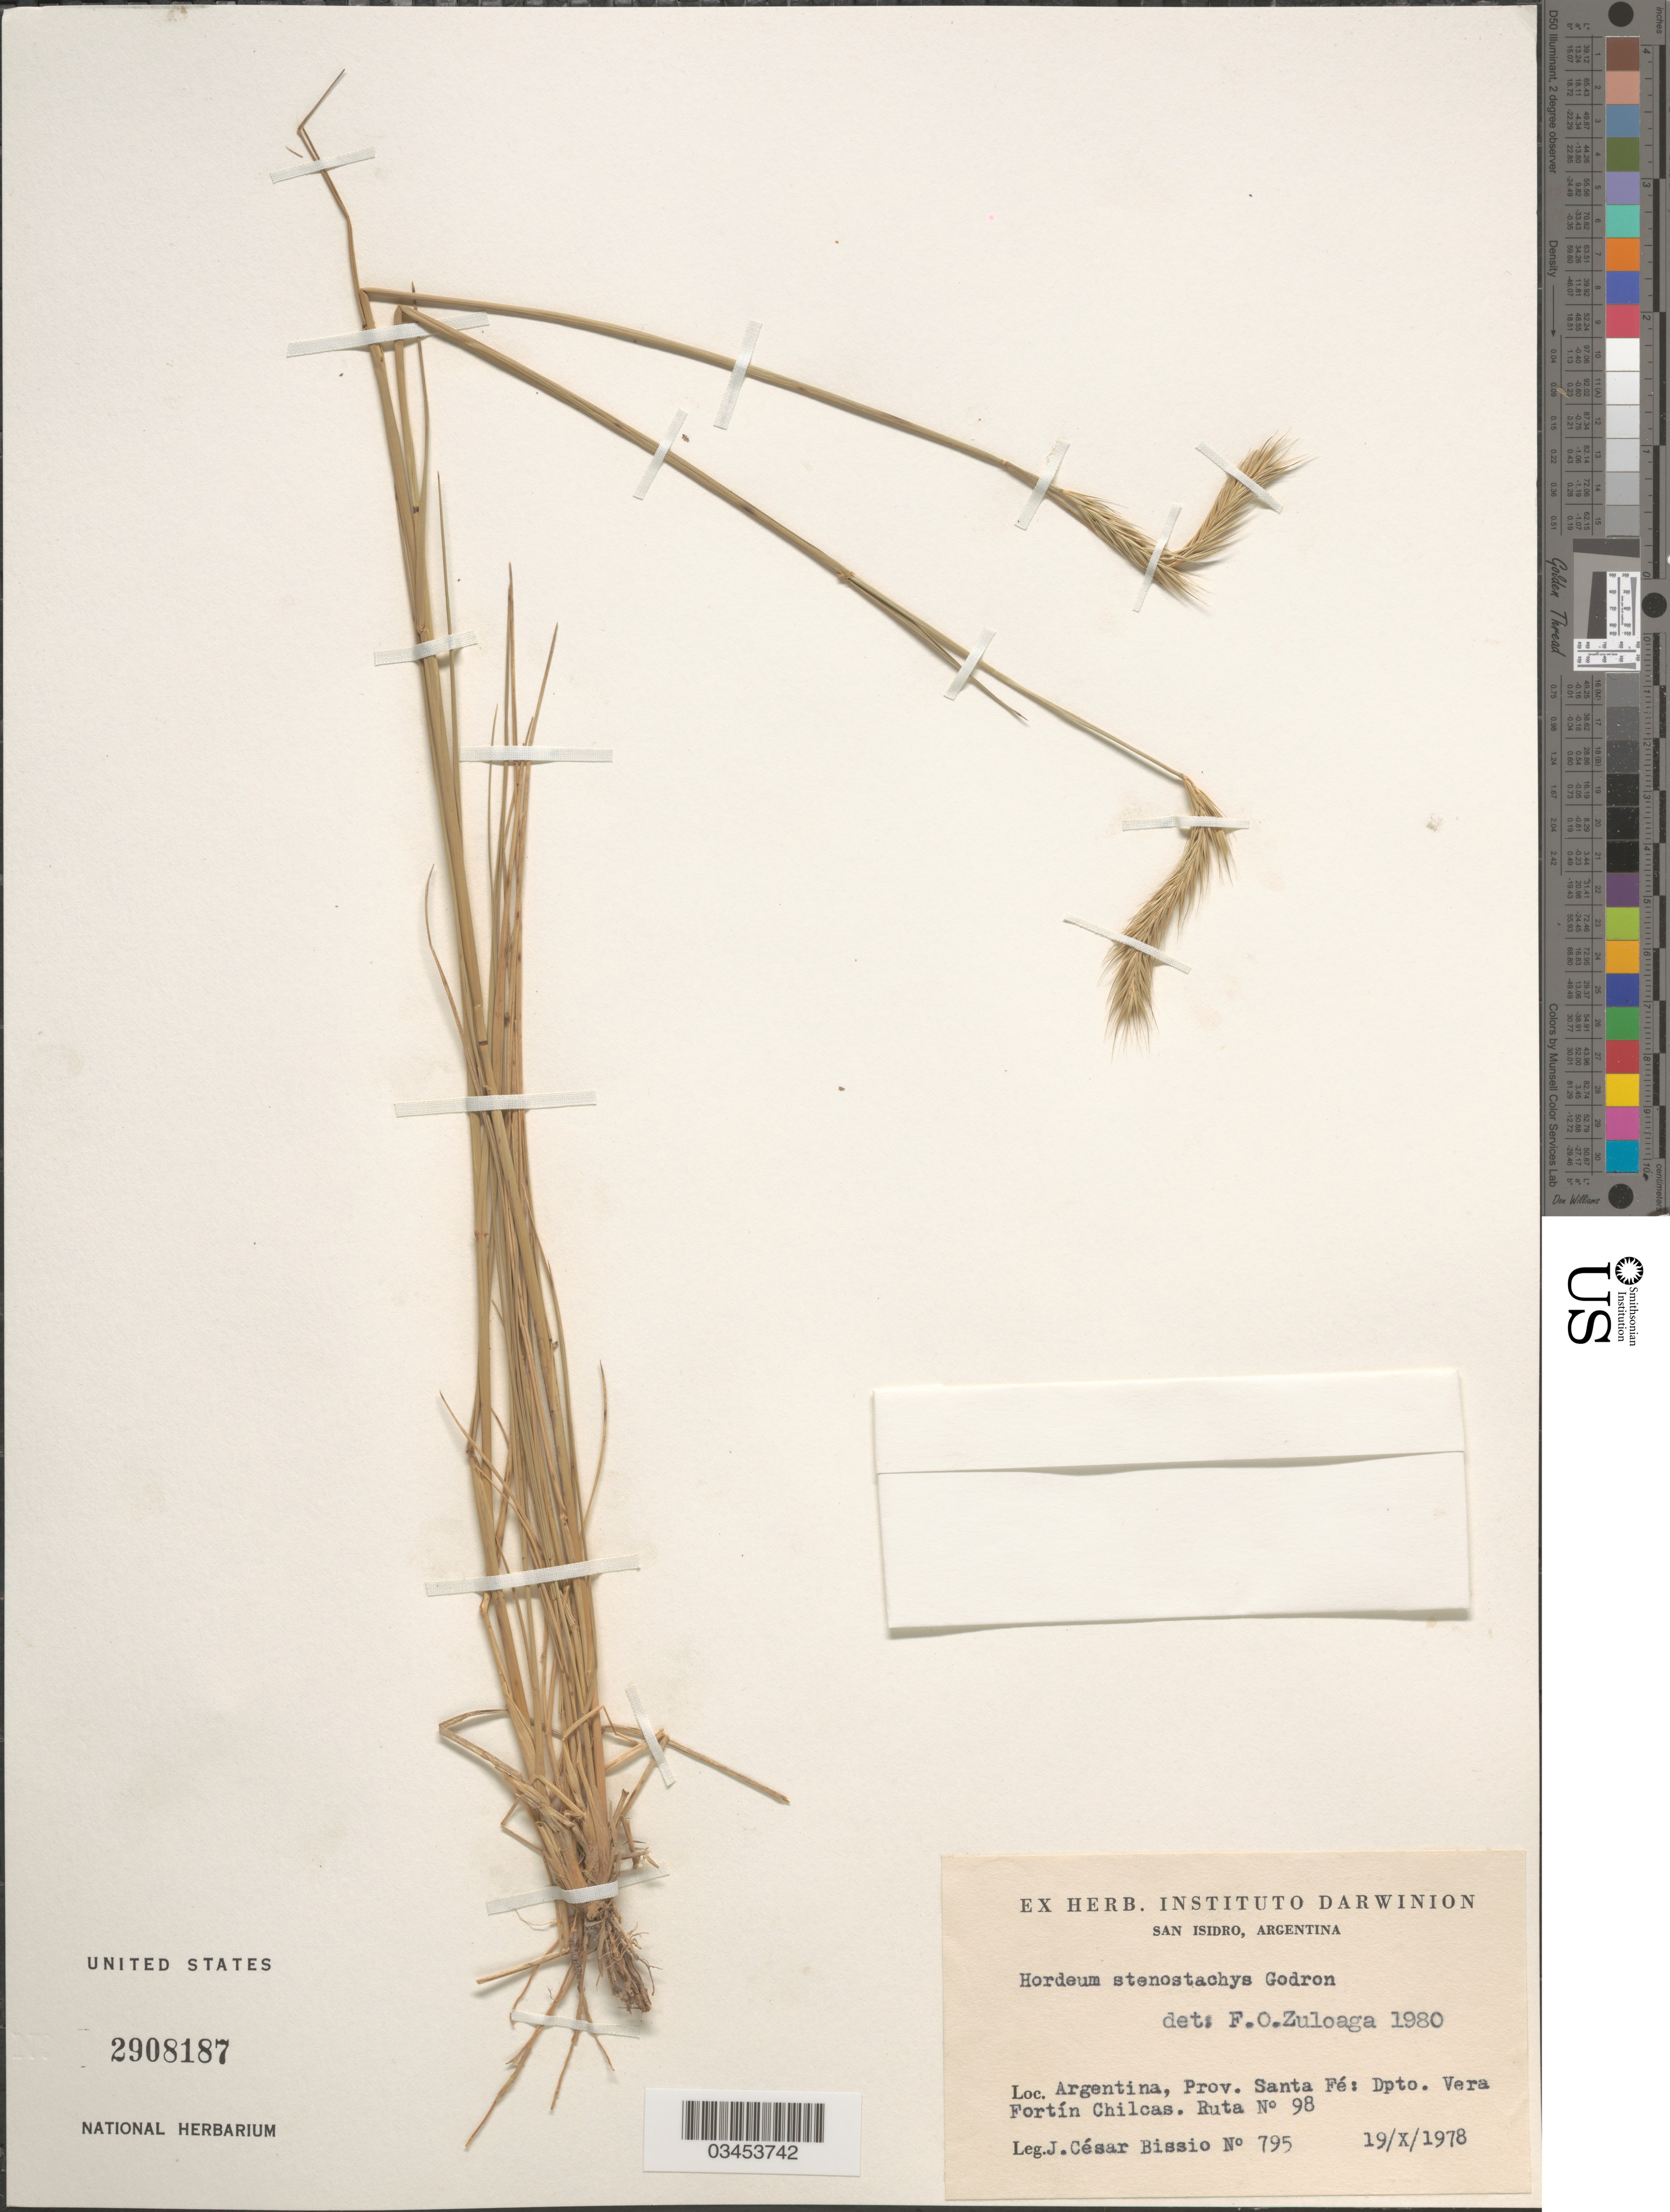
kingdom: Plantae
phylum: Tracheophyta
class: Liliopsida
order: Poales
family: Poaceae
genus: Hordeum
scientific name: Hordeum stenostachys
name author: Godr.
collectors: J. César Bissio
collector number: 795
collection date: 1978-10-19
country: Argentina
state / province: Santa Fe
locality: Dpto. Vera Fortín Chilcas. Ruta Nº 98.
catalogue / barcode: US 2908187